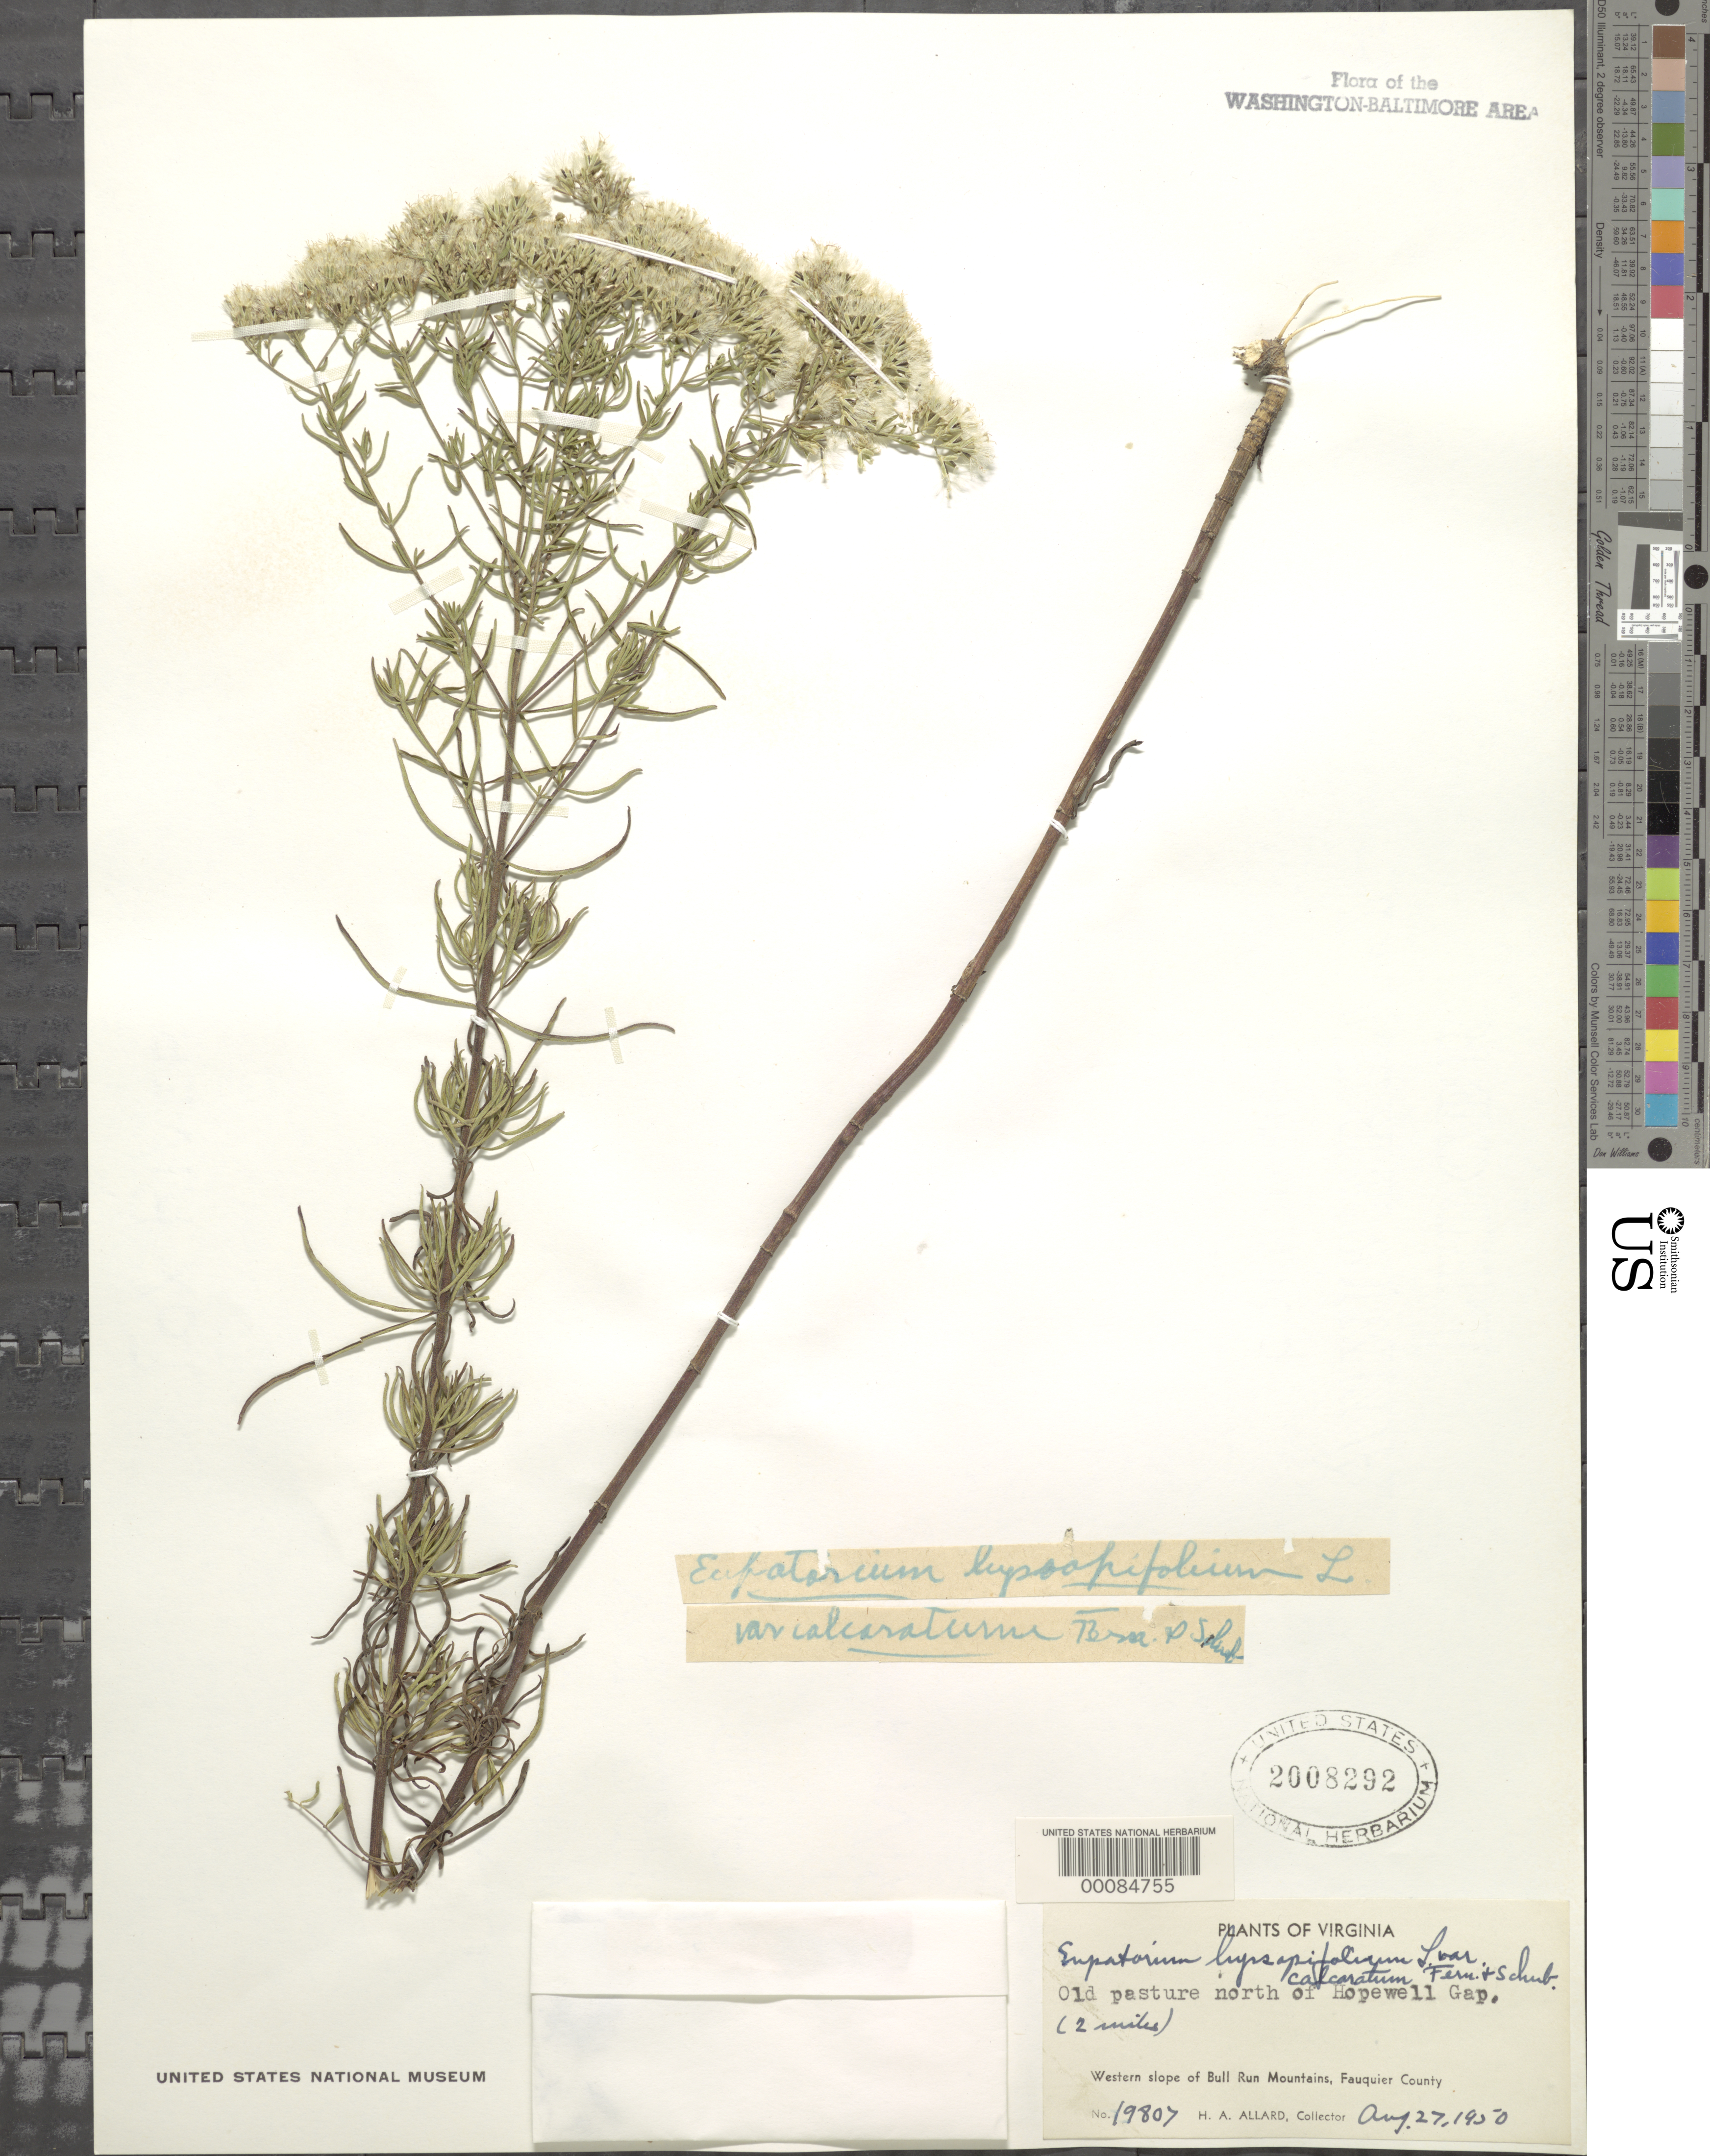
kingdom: Plantae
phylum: Tracheophyta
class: Magnoliopsida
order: Asterales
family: Asteraceae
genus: Eupatorium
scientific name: Eupatorium hyssopifolium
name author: L.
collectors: H. A. Allard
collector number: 19807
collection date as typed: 27 Aug 1950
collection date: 1950-08-27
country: United States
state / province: Virginia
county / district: Fauquier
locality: North of Hopewell Gap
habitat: Old pasture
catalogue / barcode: US 2008292